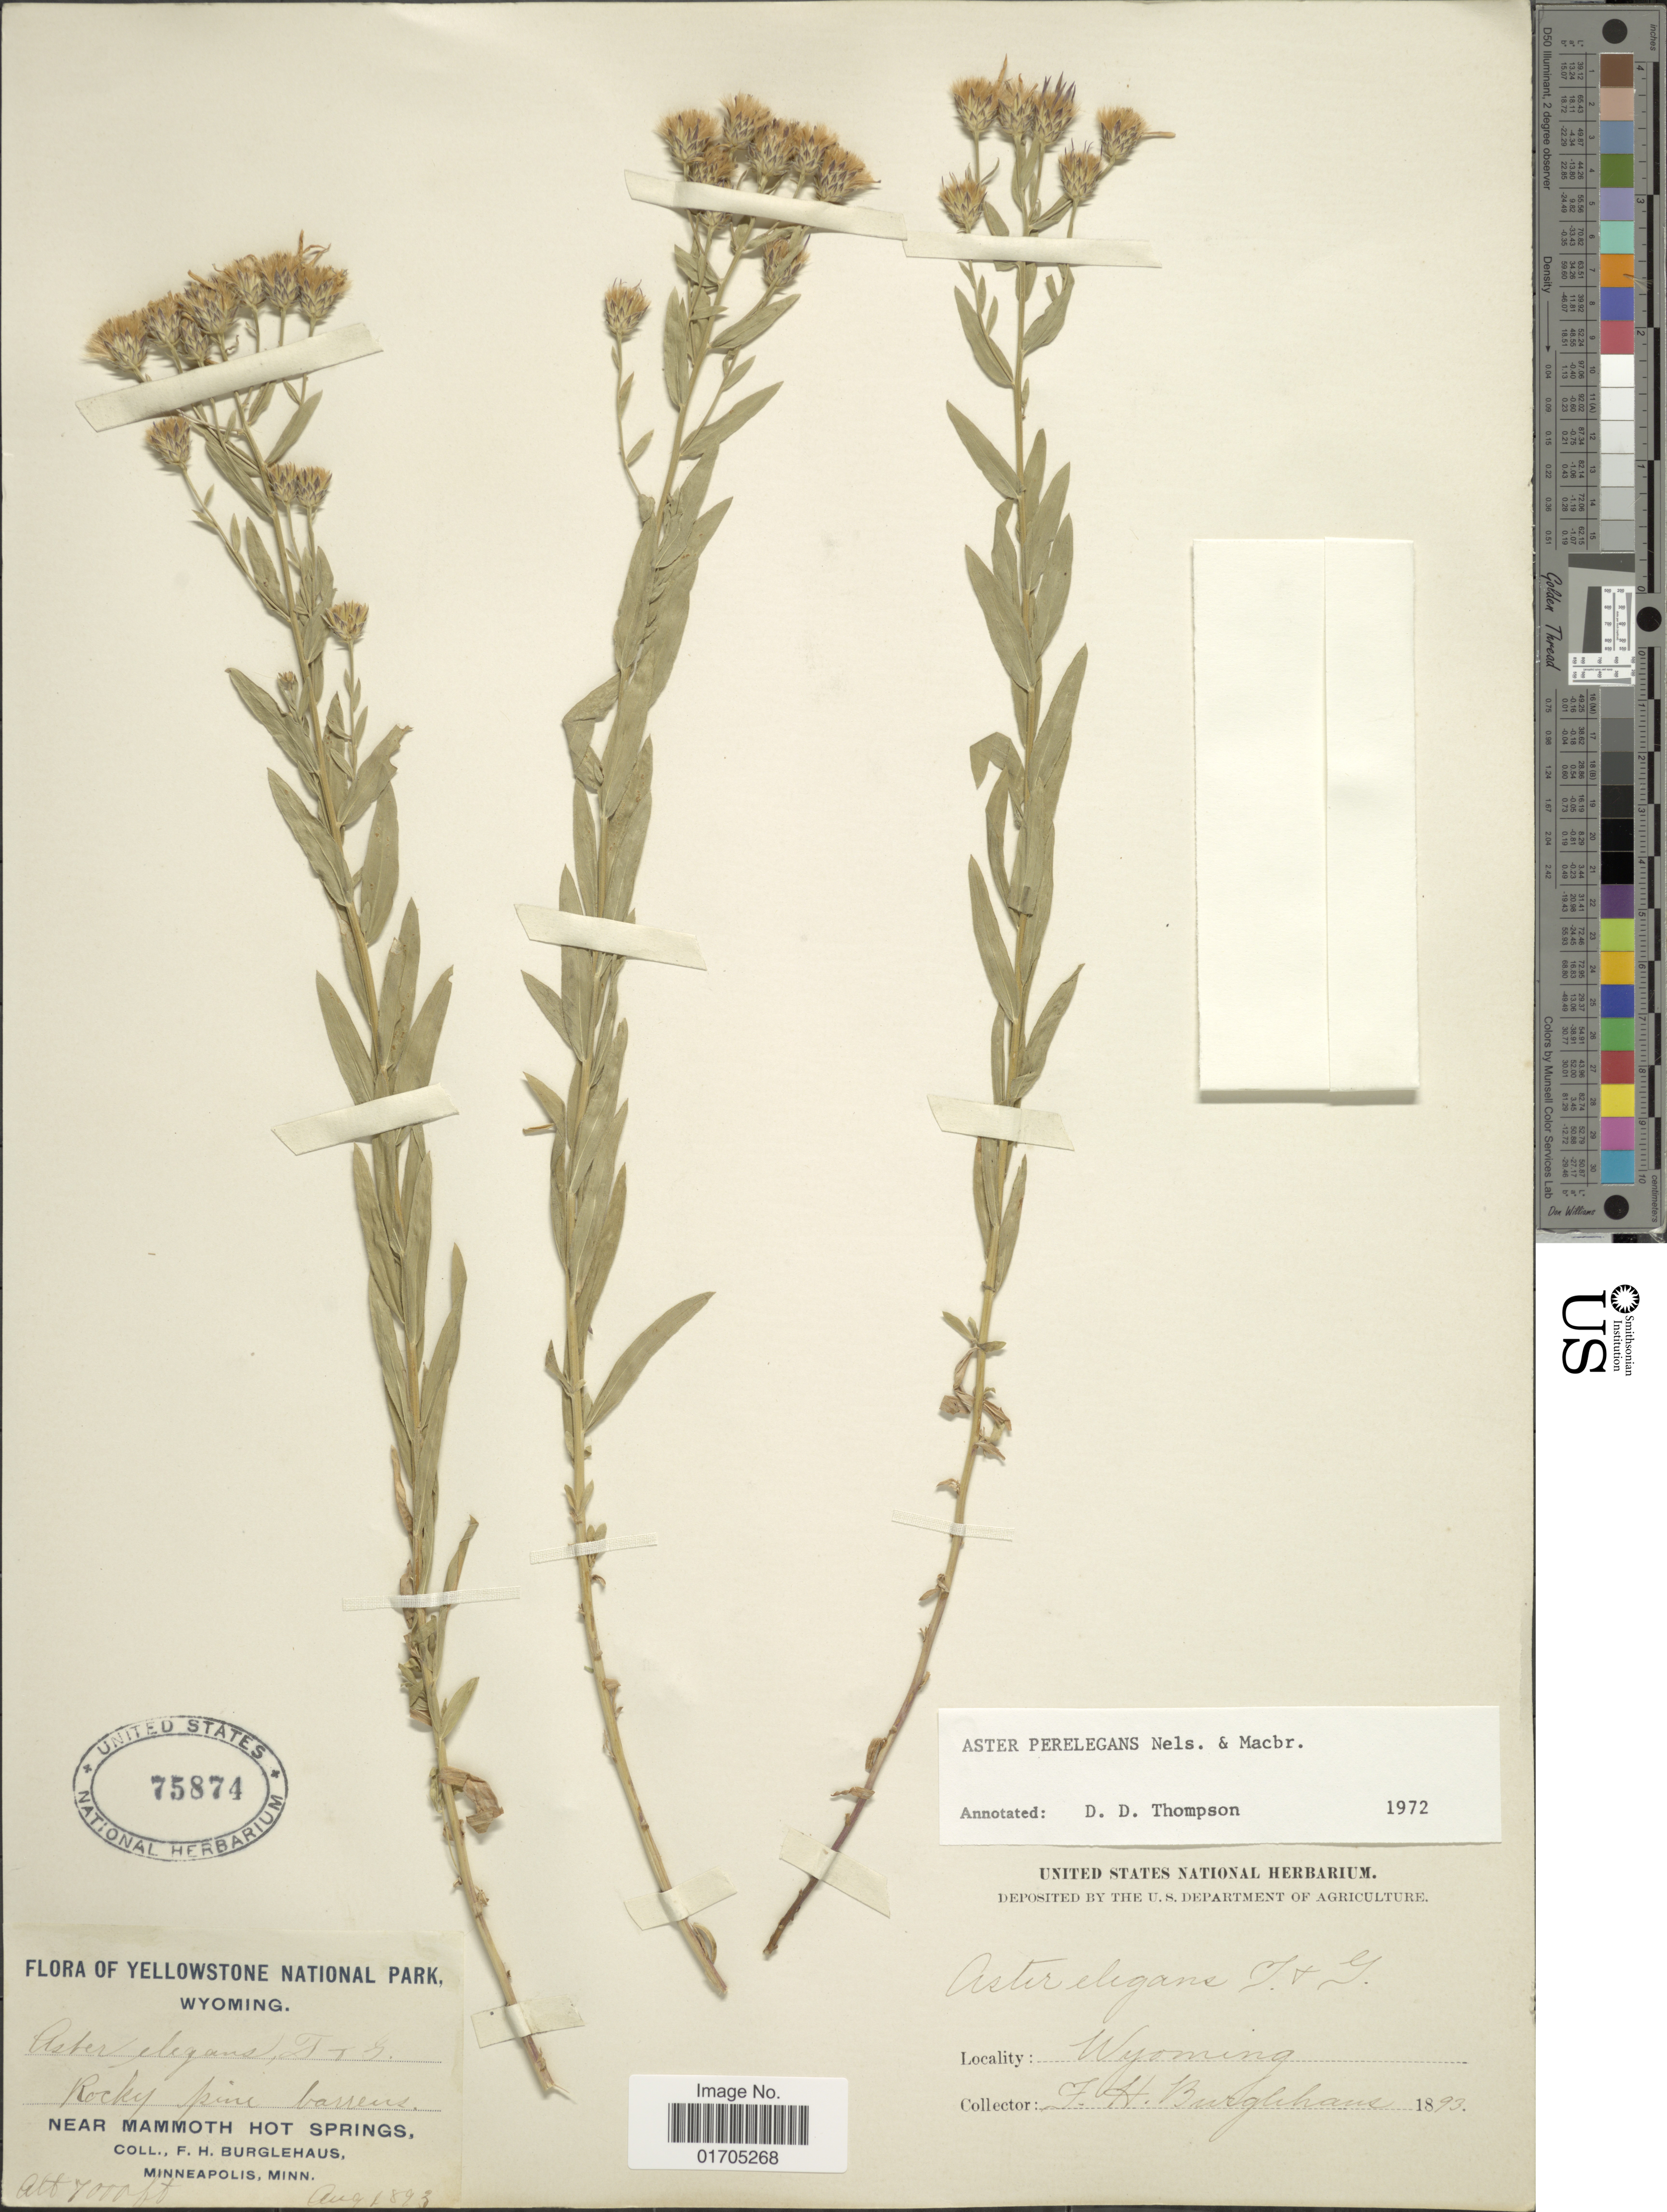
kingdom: Plantae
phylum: Tracheophyta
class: Magnoliopsida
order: Asterales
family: Asteraceae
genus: Eucephalus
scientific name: Eucephalus elegans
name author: Nutt.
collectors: F. Burglehaus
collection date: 1893-08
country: United States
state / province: Wyoming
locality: Yellowstone National Park, Rocky Pine barrens, Near Mammoth Hot Springs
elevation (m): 2134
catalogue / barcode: US 75874